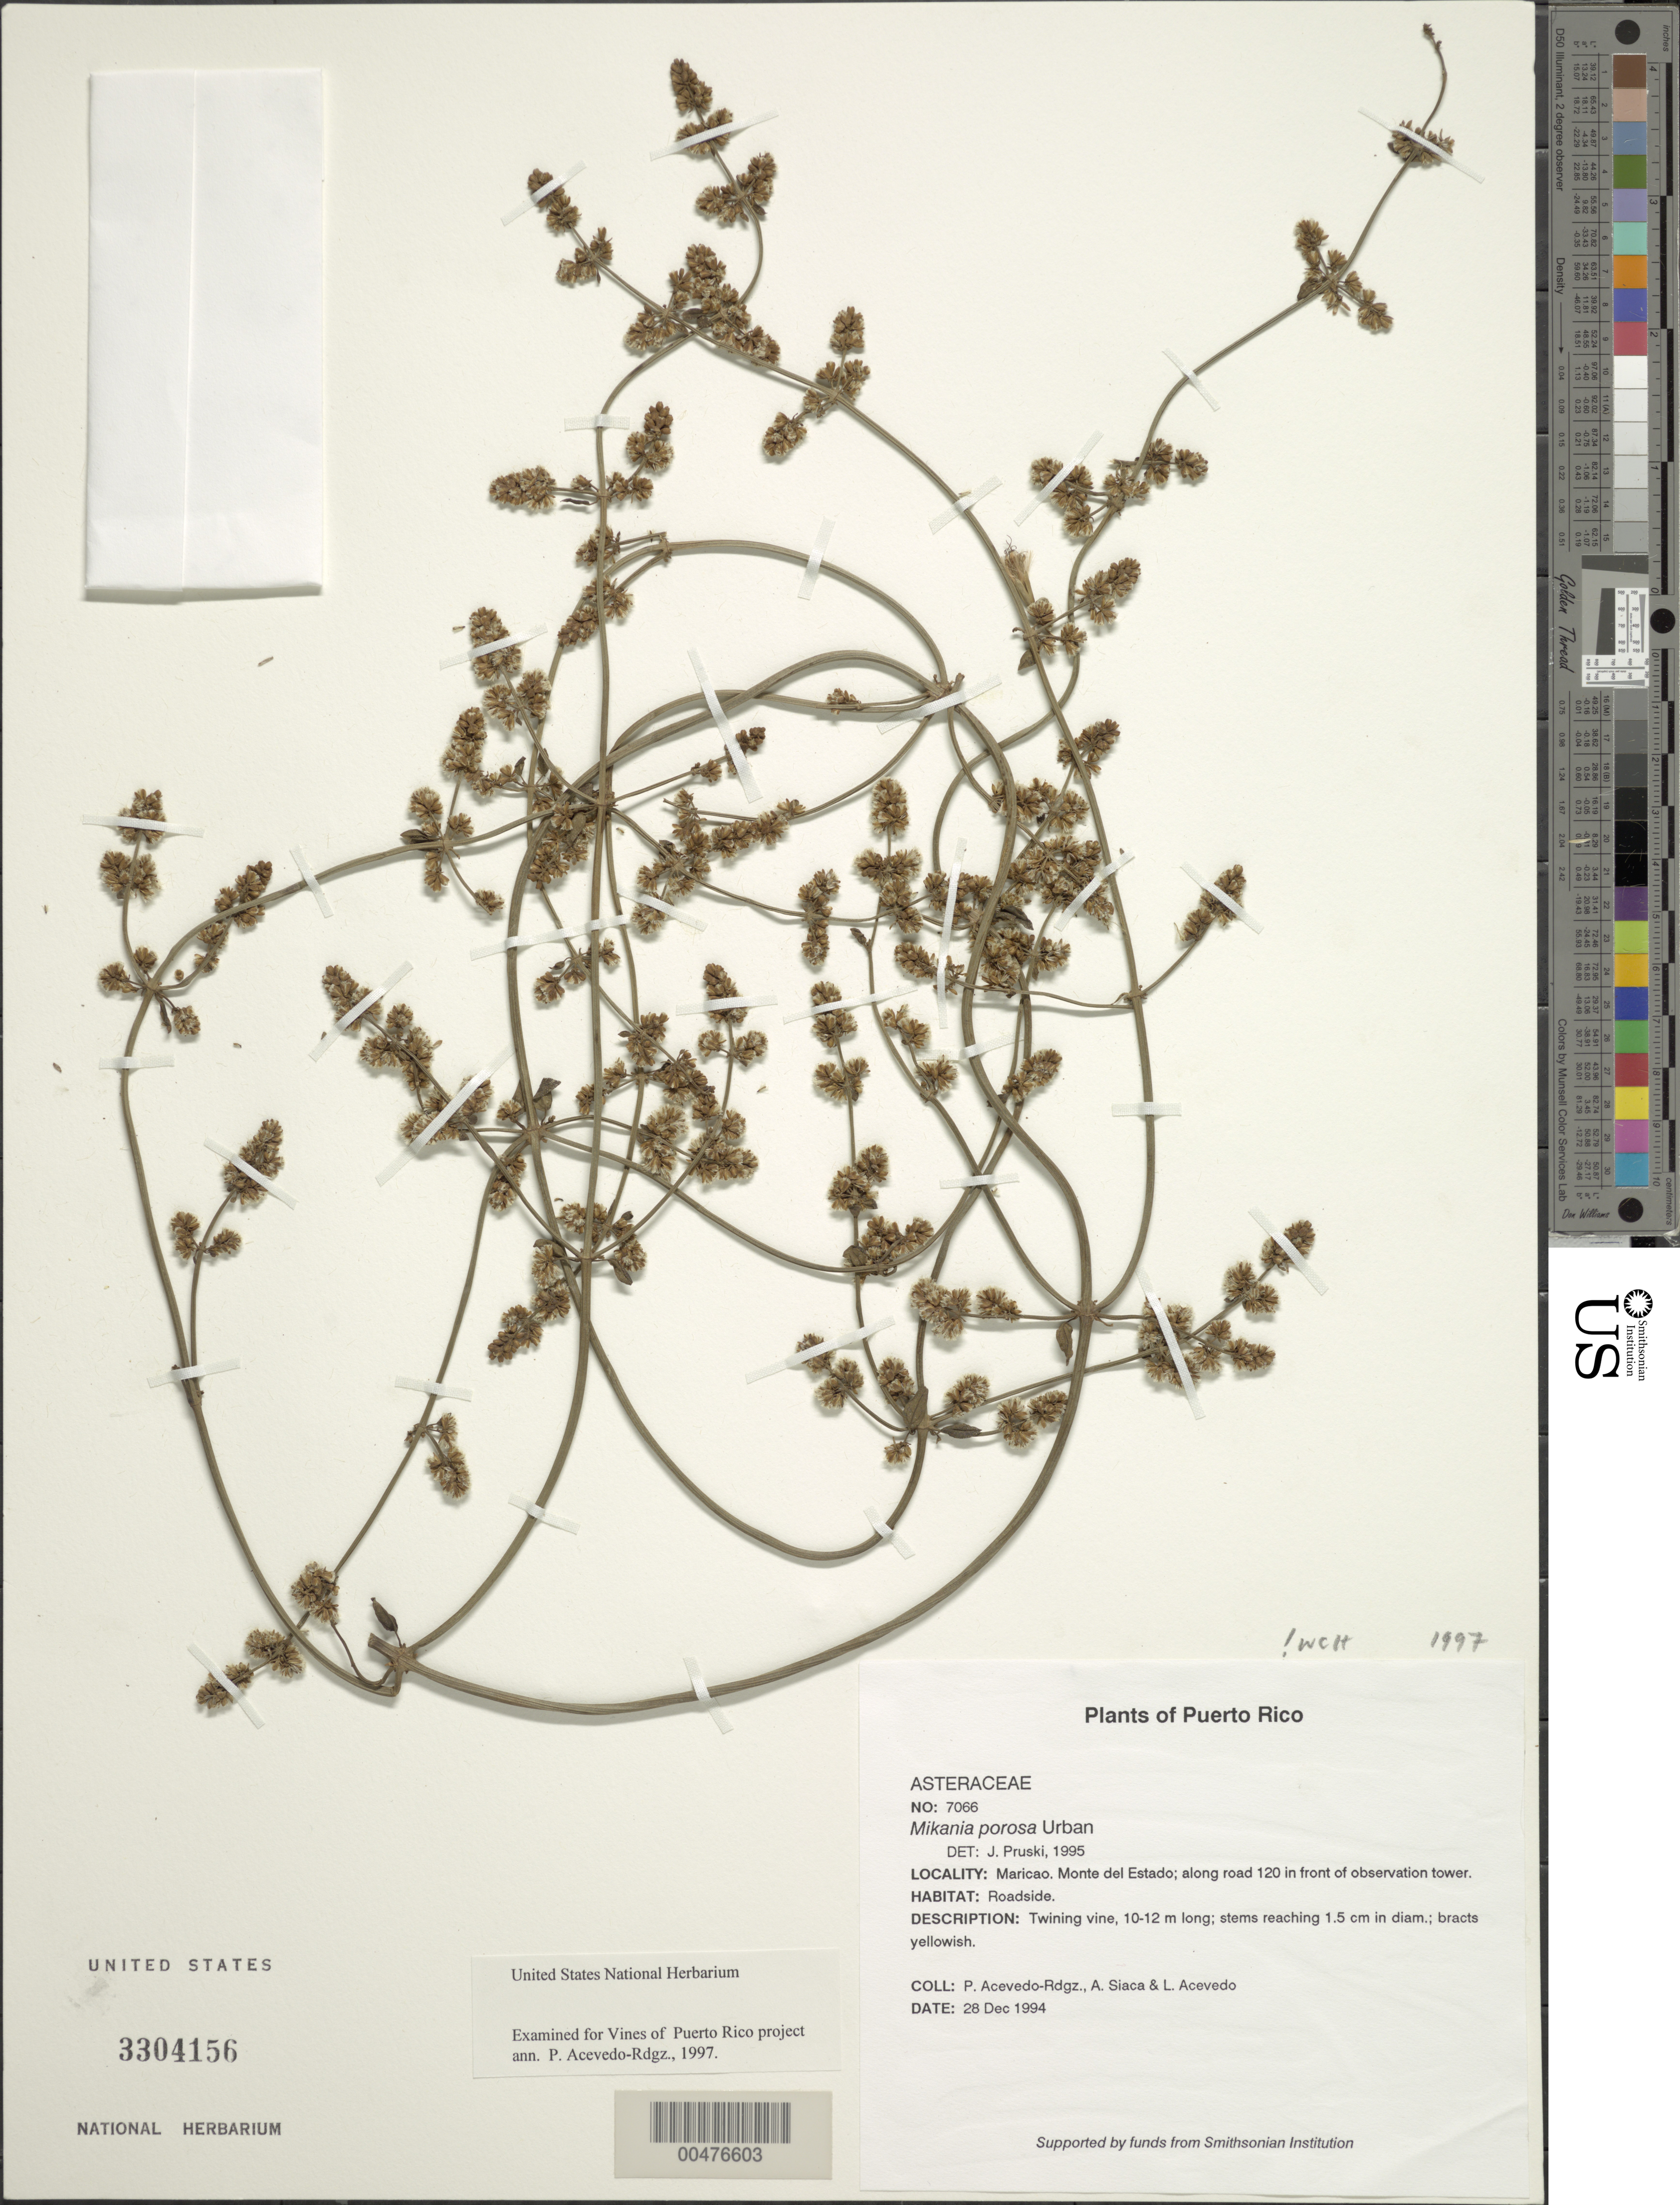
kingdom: Plantae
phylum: Tracheophyta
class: Magnoliopsida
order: Asterales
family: Asteraceae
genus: Mikania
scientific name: Mikania porosa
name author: Urb.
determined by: Pruski, J. F.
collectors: P. Acevedo-Rodr., A. Siaca & L. Acevedo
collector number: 7066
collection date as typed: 28 Dec 1994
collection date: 1994-12-28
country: Puerto Rico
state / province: Maricao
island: Puerto Rico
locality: Maricao. Monte del Estado; along road 120 in front of observation tower.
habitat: Roadside.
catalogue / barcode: US 3304156